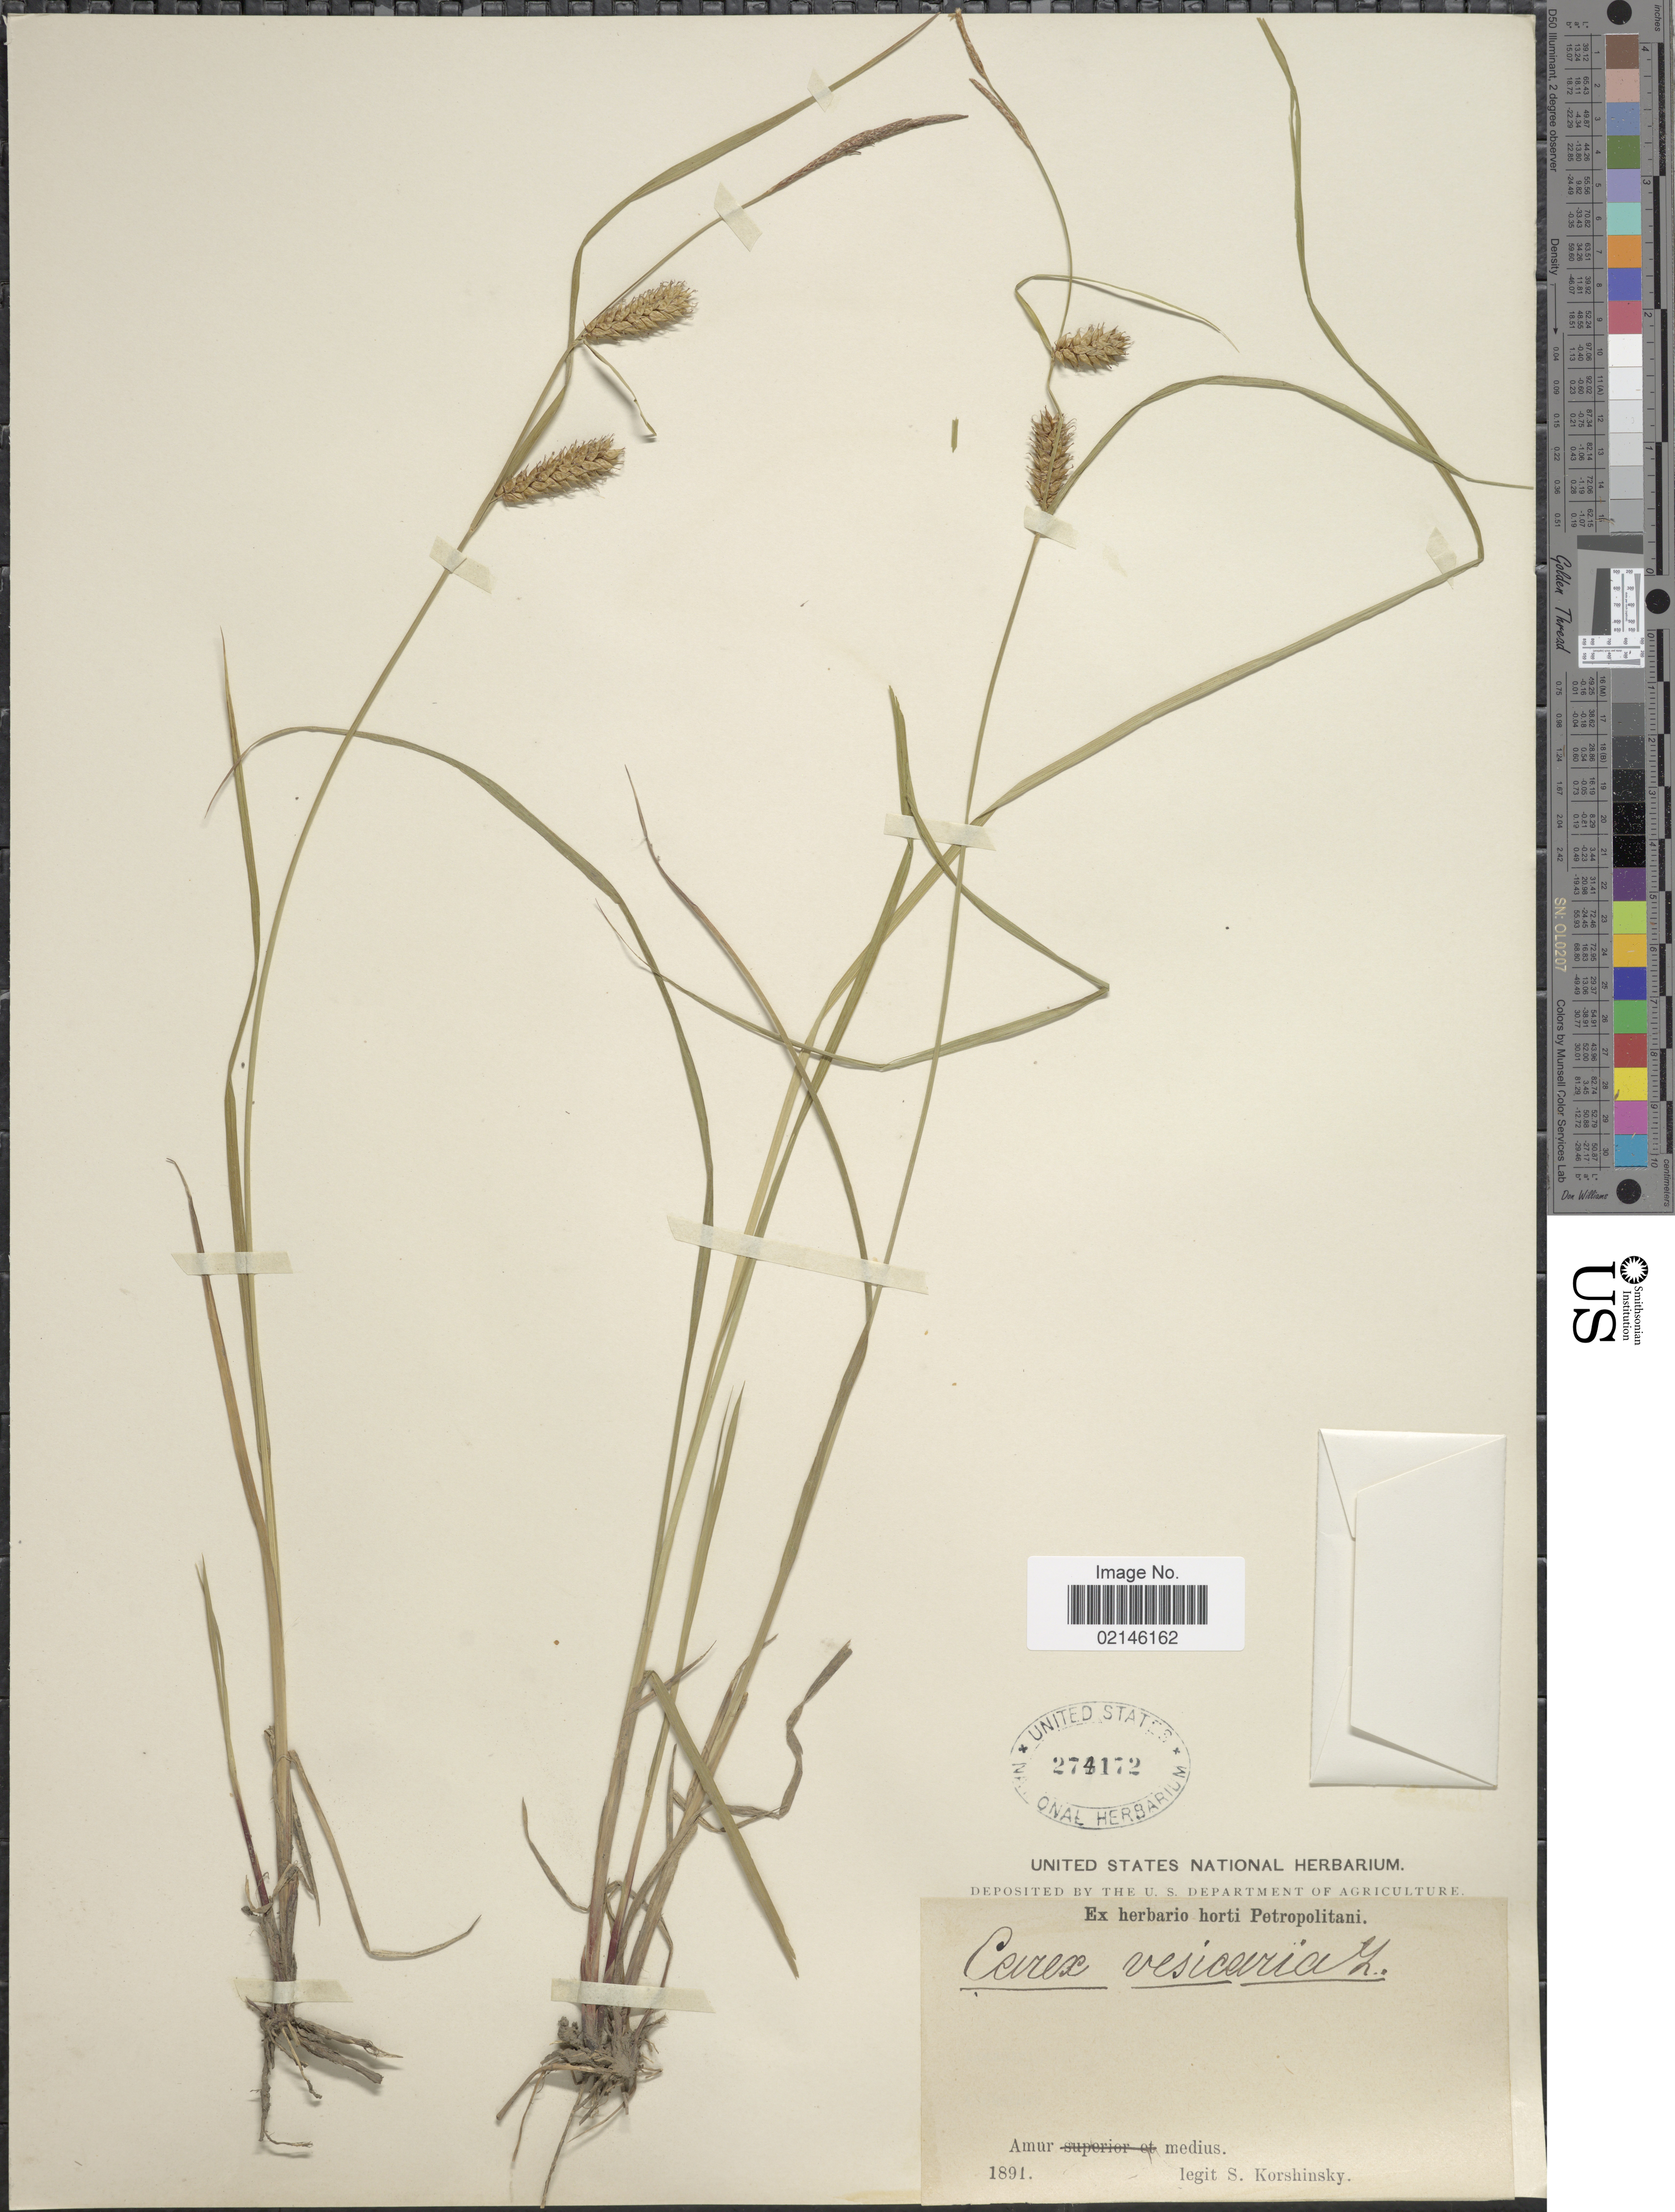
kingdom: Plantae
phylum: Tracheophyta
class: Liliopsida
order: Poales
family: Cyperaceae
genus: Carex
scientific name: Carex vesicaria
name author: L.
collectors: S. I. Korshinsky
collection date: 1891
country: Russian Federation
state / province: Amur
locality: Amur medius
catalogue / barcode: US 274172